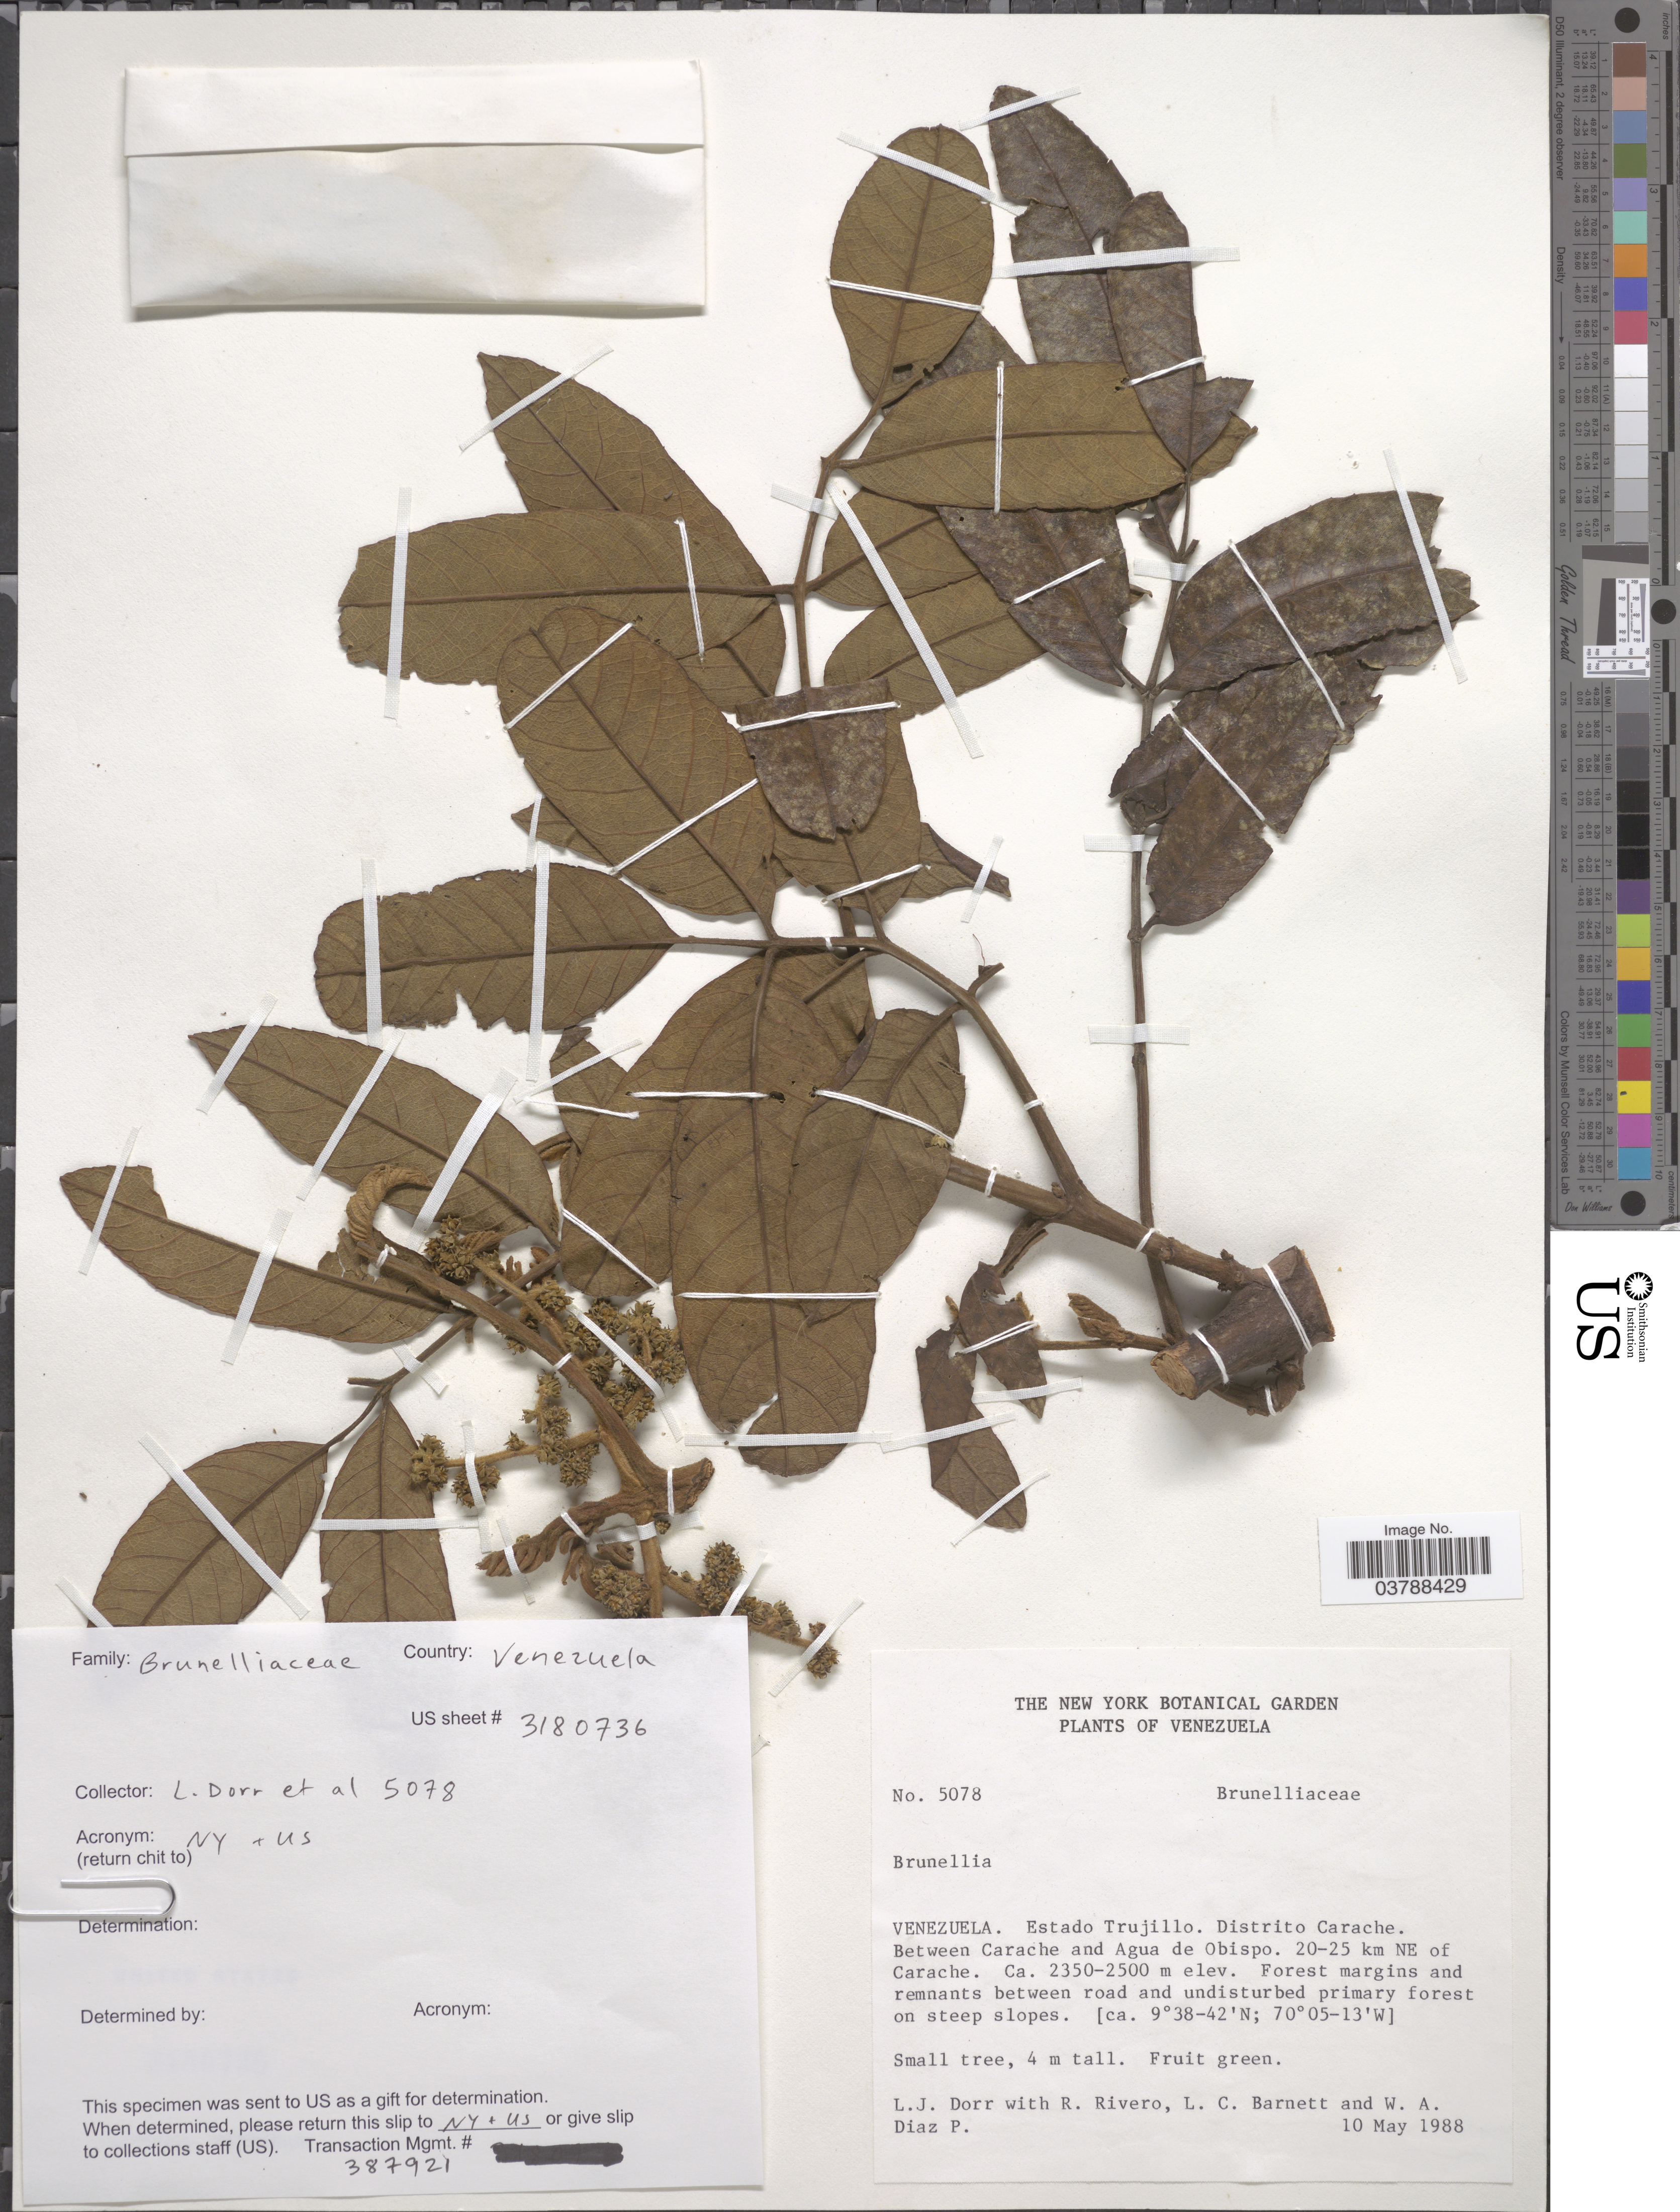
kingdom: Plantae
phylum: Tracheophyta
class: Magnoliopsida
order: Oxalidales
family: Brunelliaceae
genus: Brunellia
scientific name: Brunellia sp.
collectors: L. J. Dorr, R. Rivero, L. C. Barnett & W. Díaz P.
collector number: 5078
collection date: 1988-05-10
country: Venezuela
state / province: Trujillo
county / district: Carache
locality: Between Carache and Agua de Obispo. 20-25 km NE of Carache.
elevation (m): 2350